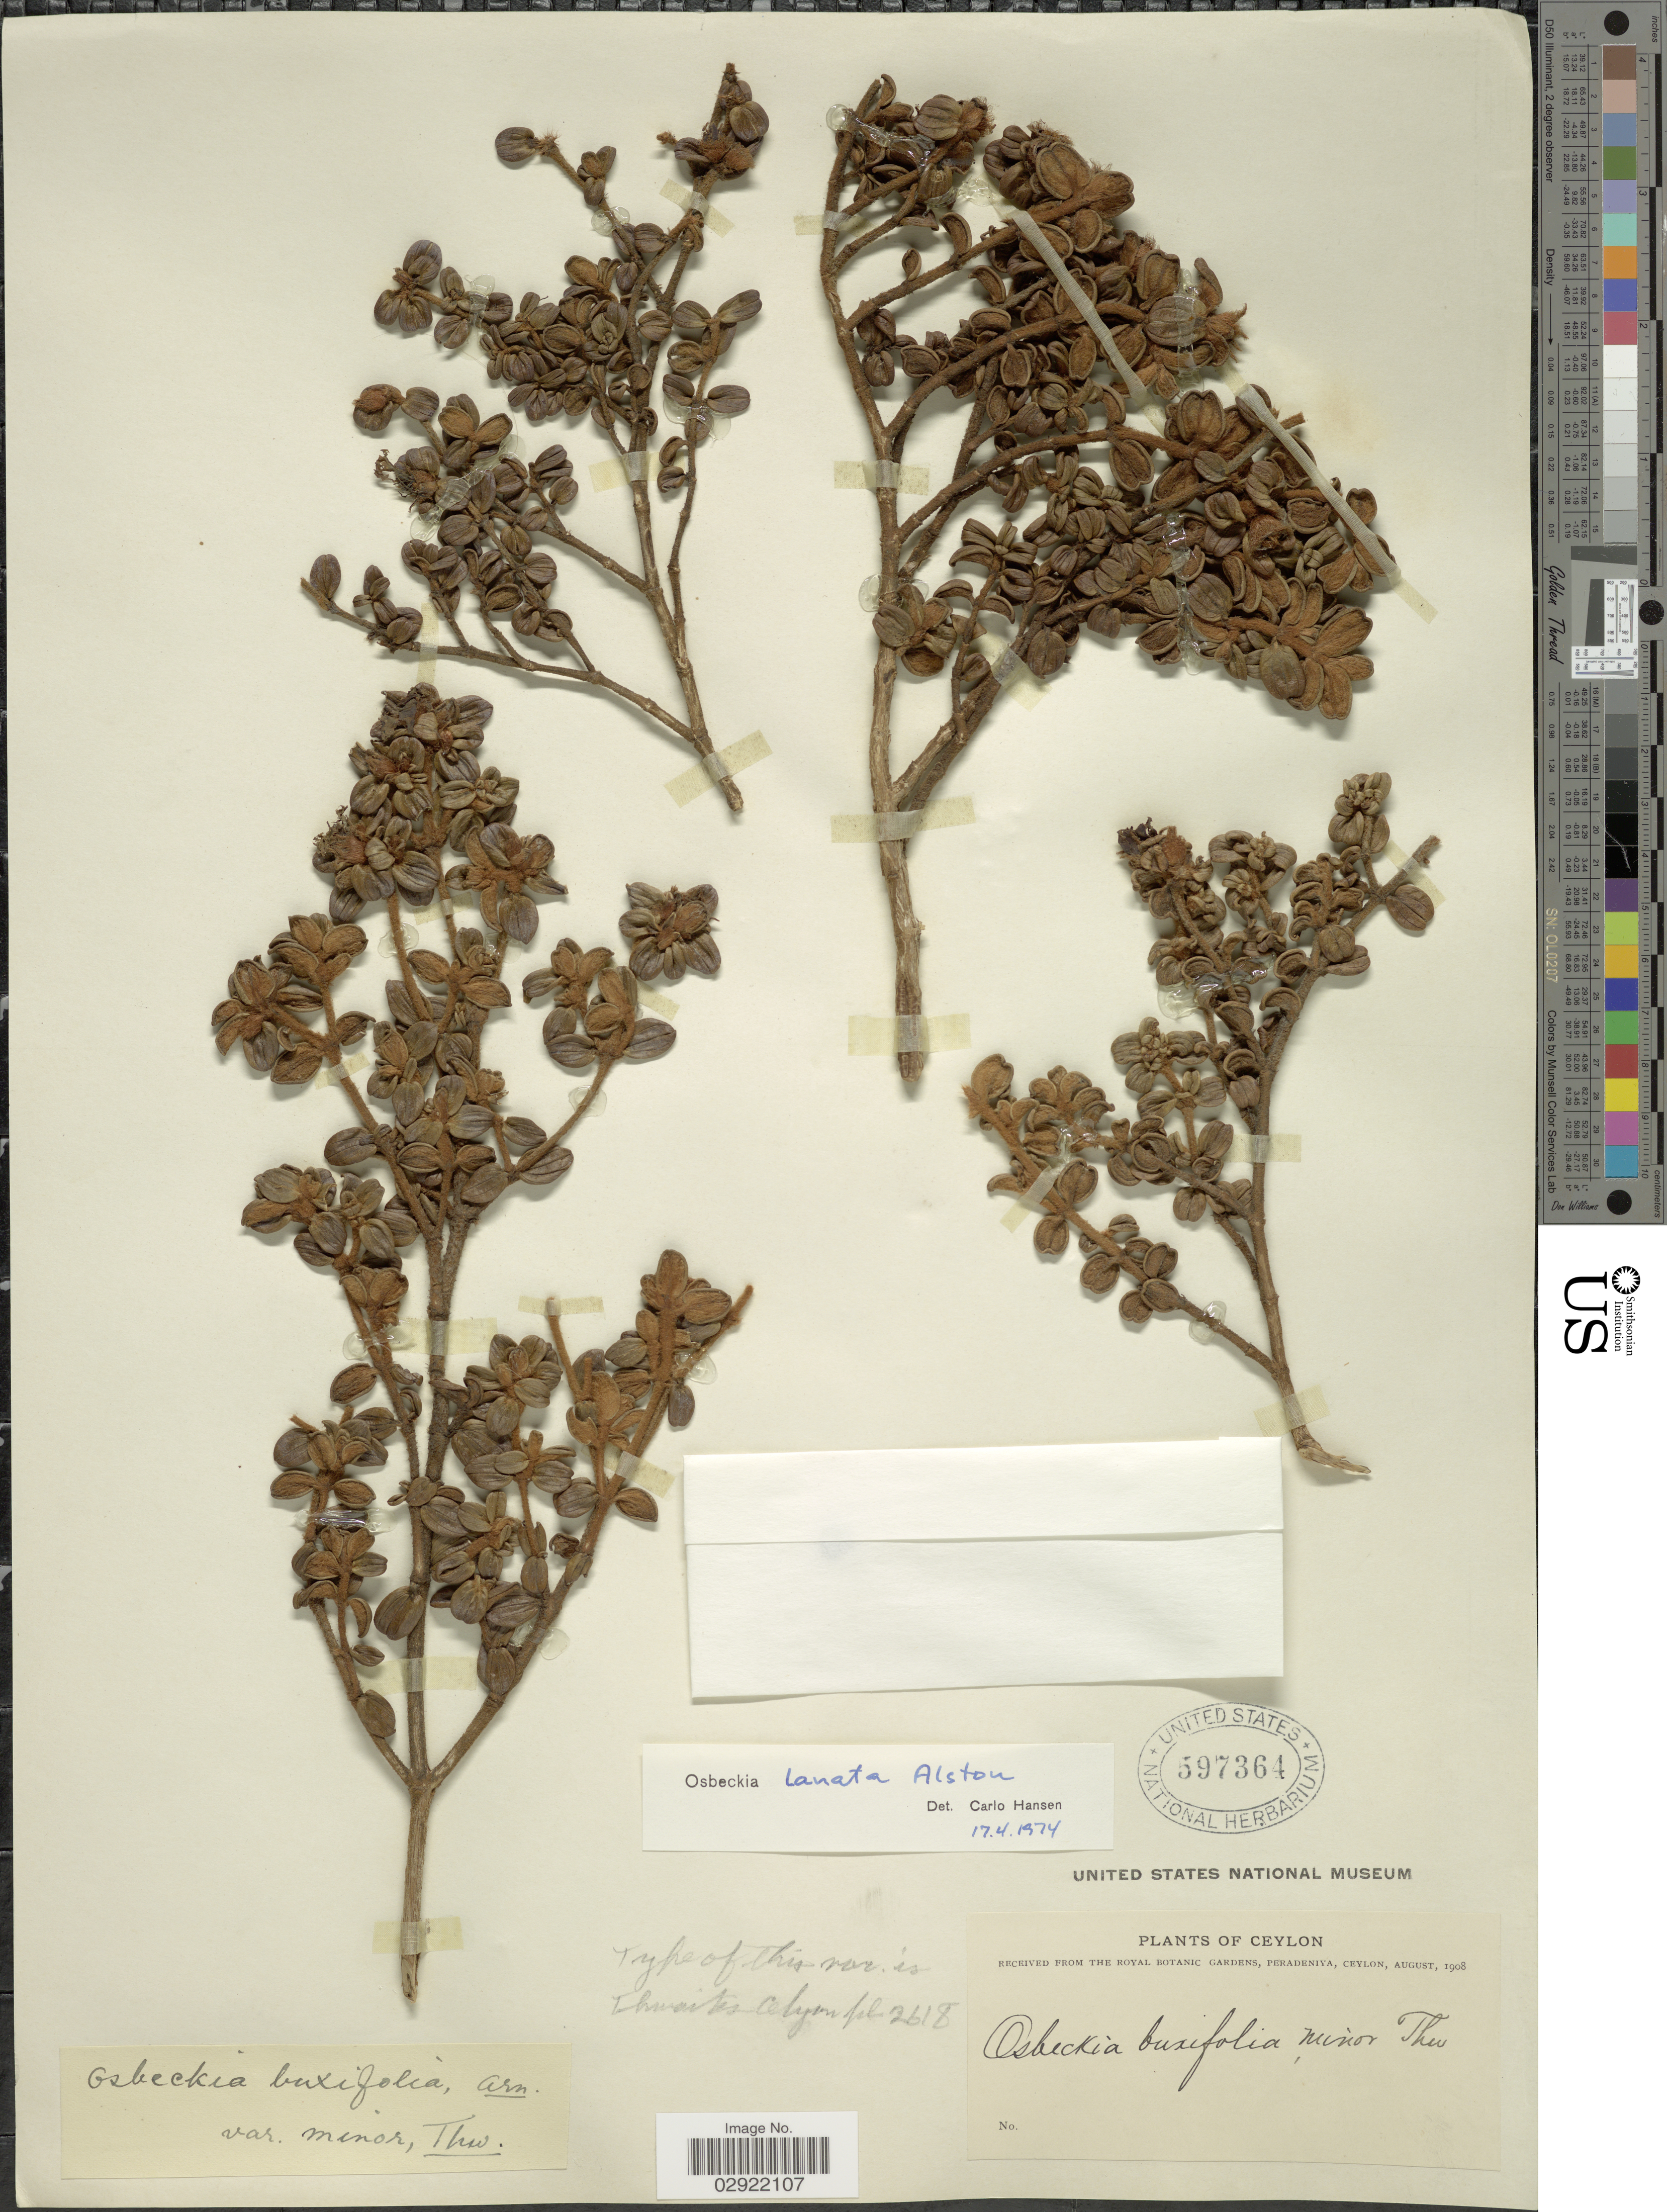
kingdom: Plantae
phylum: Tracheophyta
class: Magnoliopsida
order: Myrtales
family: Melastomataceae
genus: Osbeckia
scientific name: Osbeckia lanata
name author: Alston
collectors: P. Royal Botanic Gardens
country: Sri Lanka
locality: Ceylon.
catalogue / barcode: US 597364